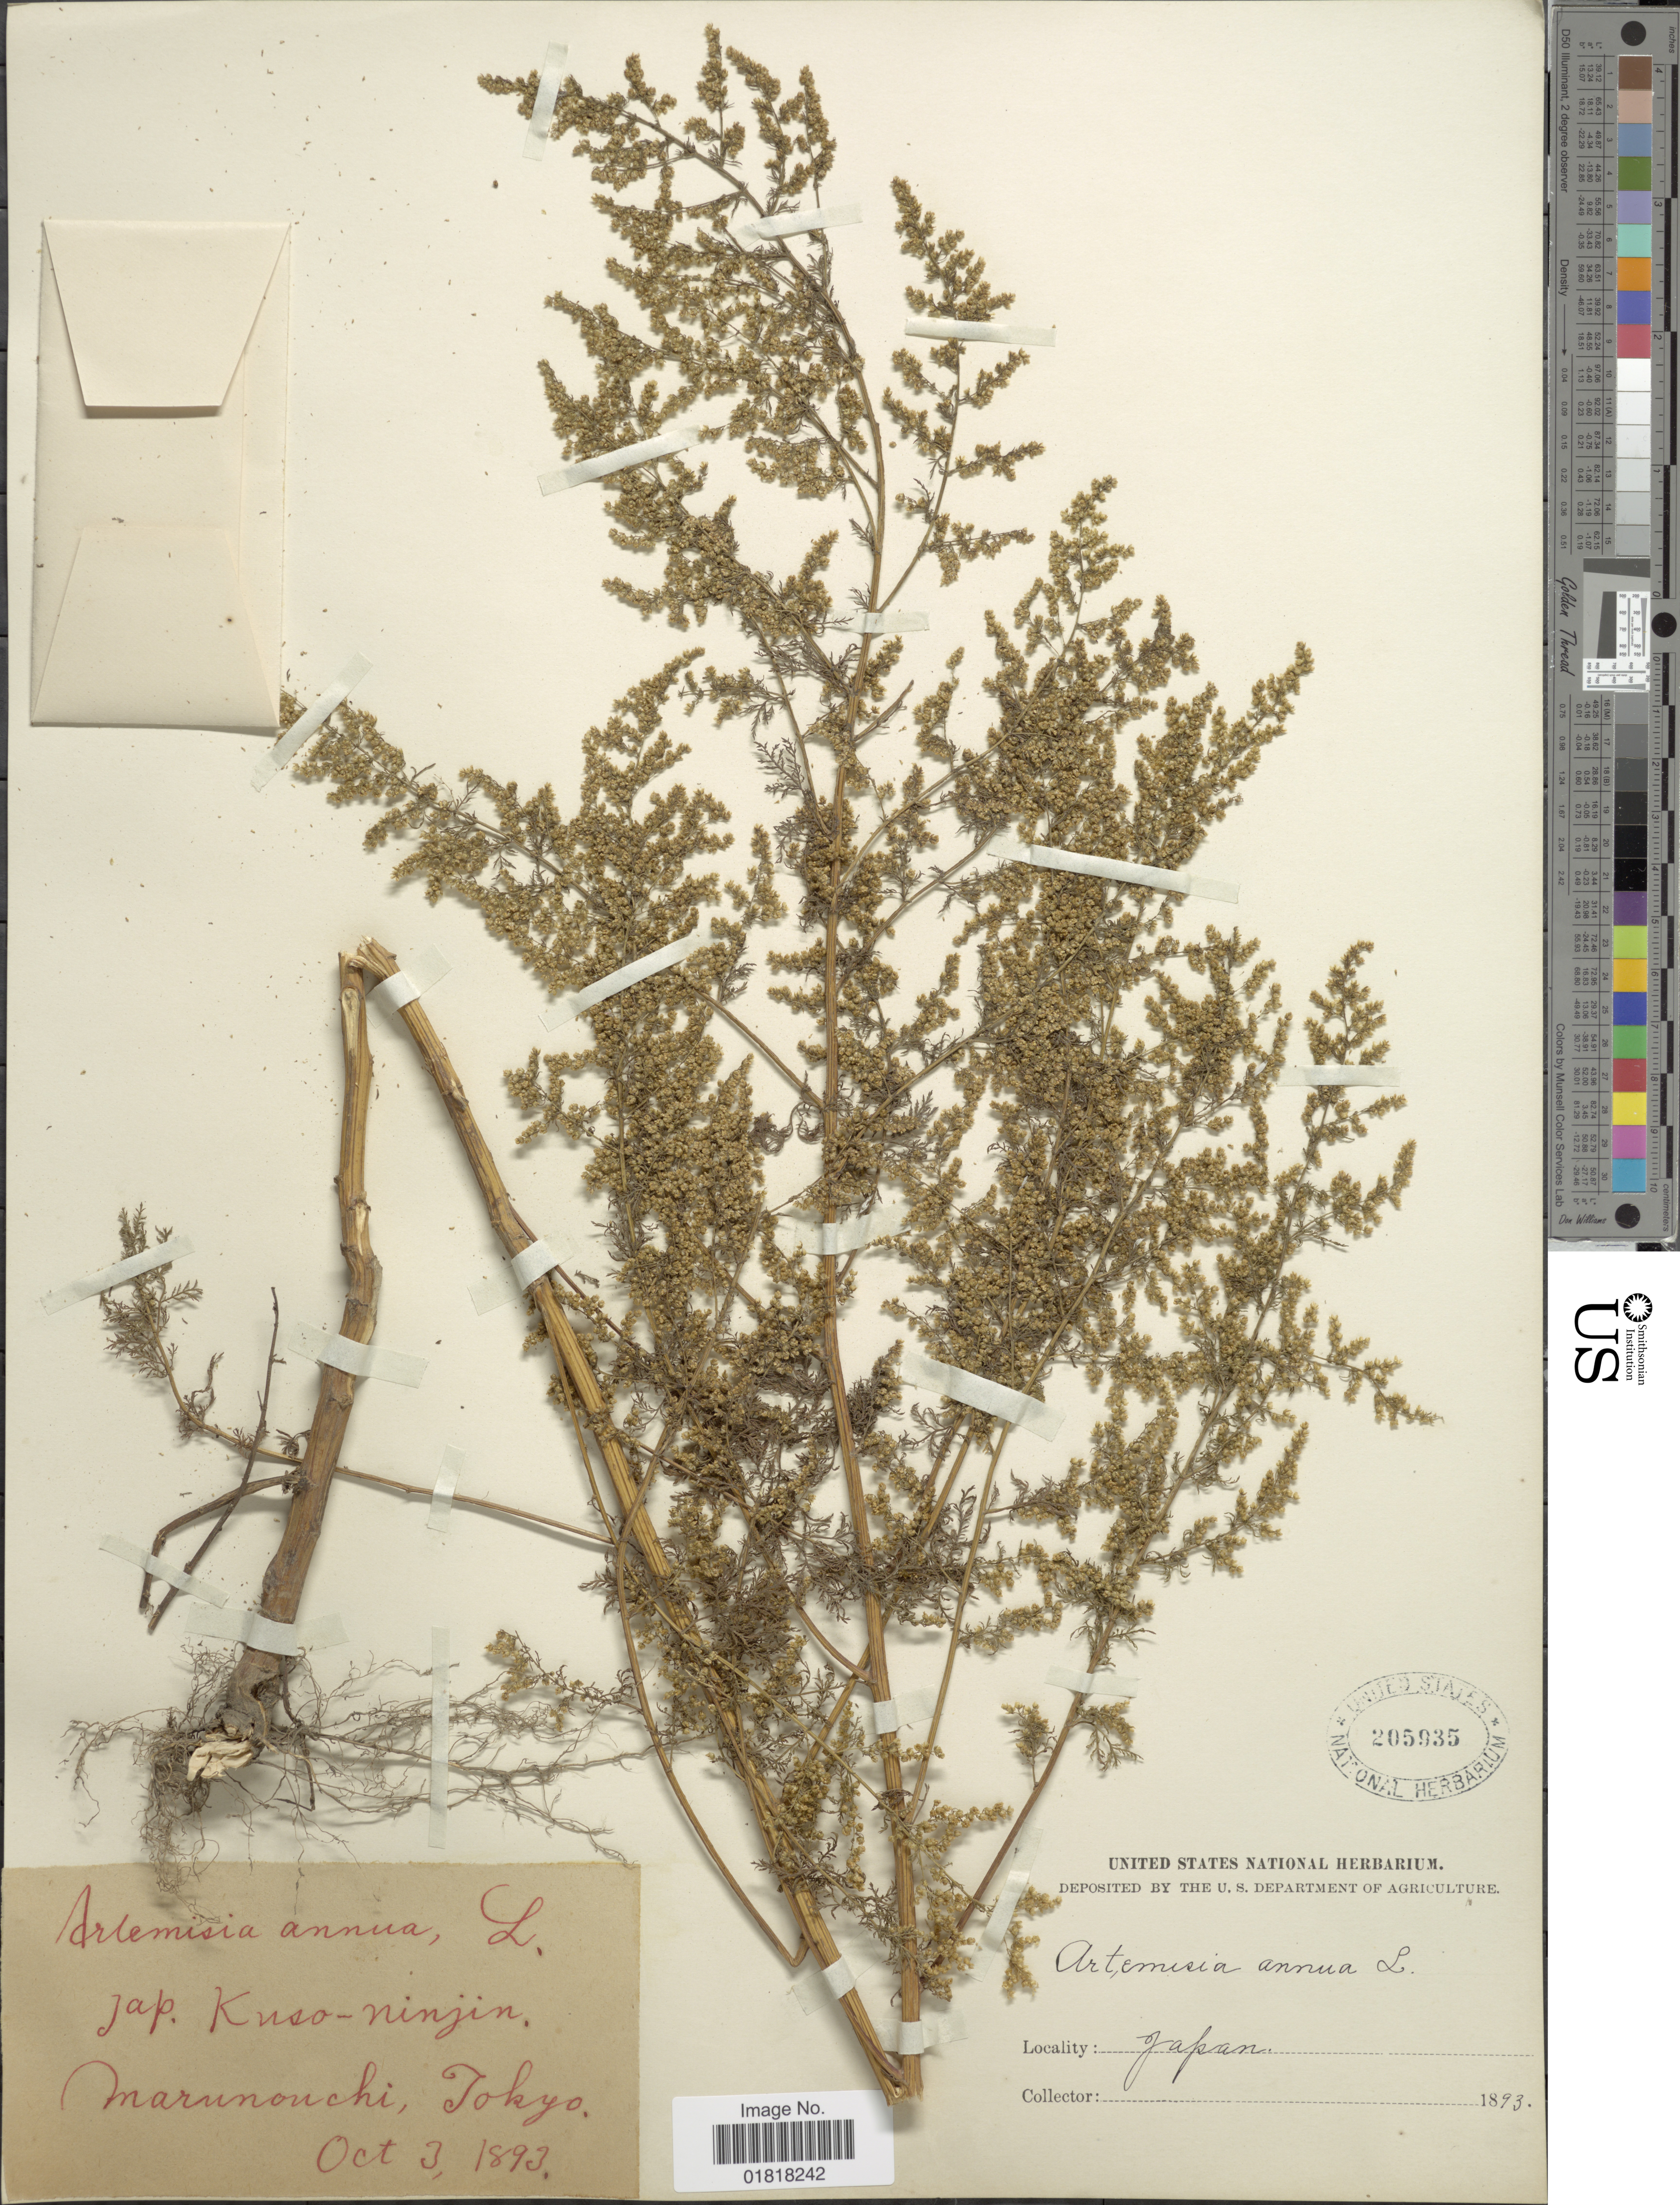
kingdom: Plantae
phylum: Tracheophyta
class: Magnoliopsida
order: Asterales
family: Asteraceae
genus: Artemisia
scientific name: Artemisia annua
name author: L.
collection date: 1893-10-03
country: Japan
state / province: Tokyo, Federal City of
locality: Marunouchi, Marunouchi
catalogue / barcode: US 205935